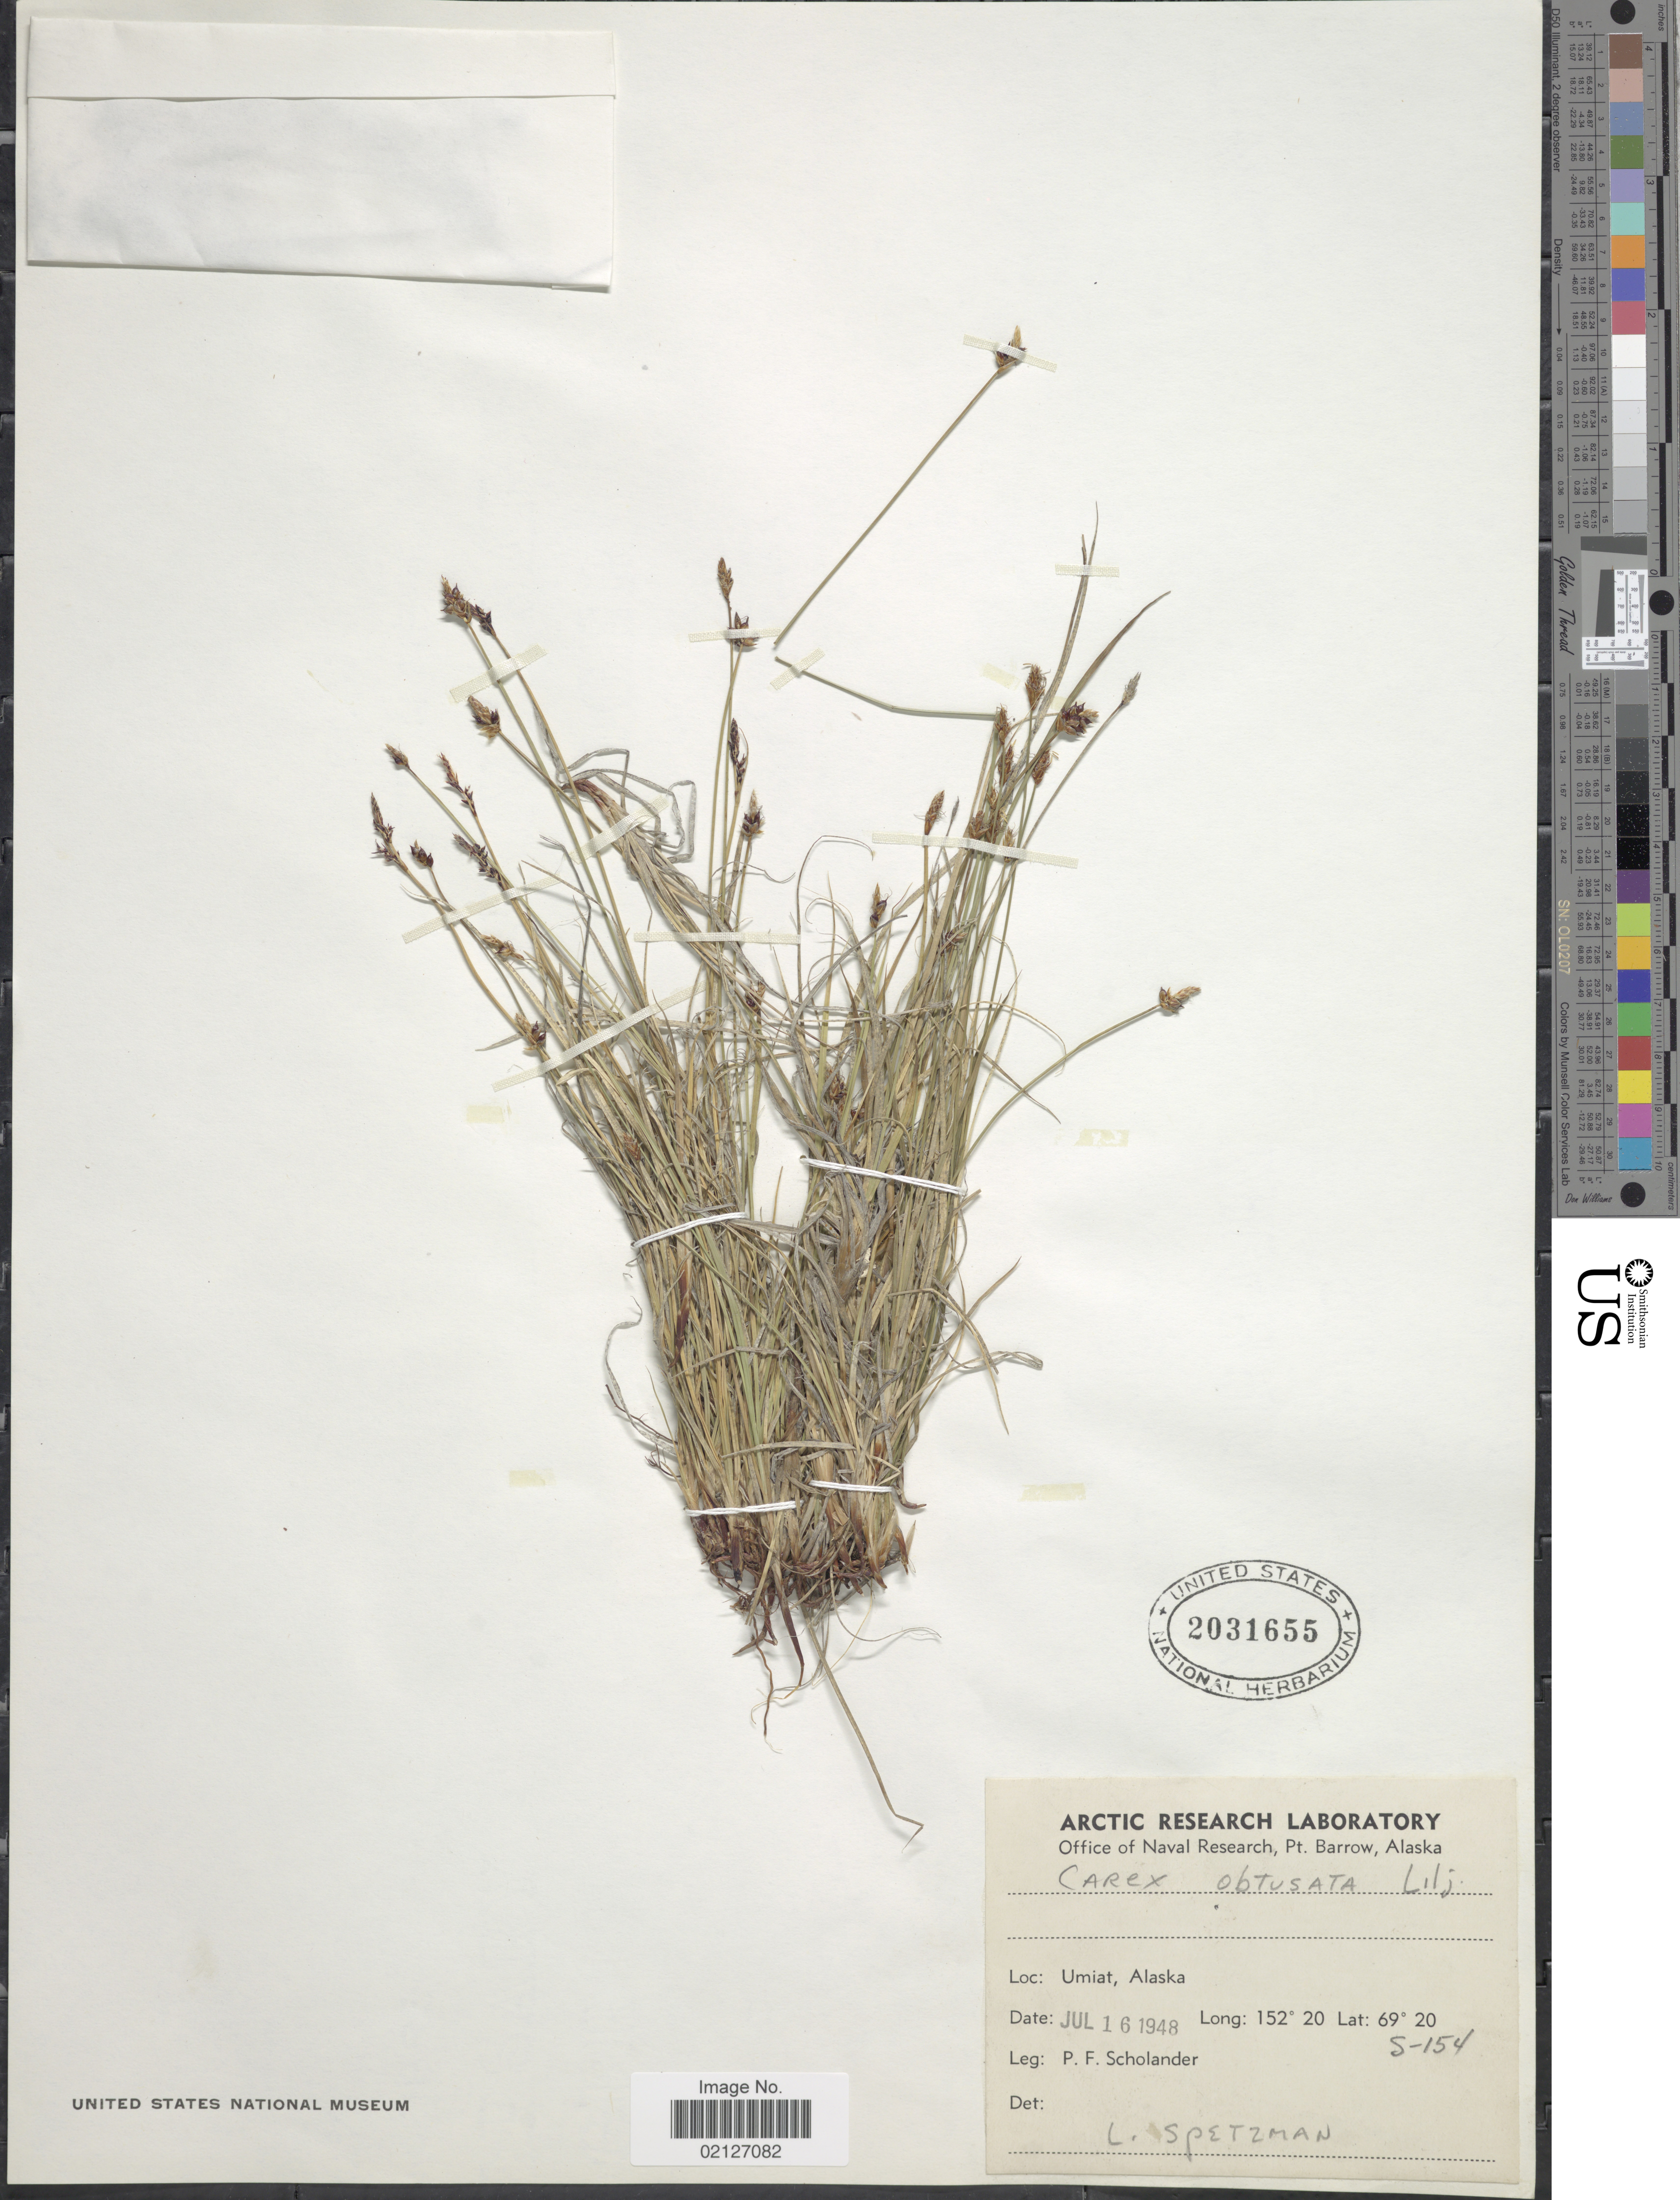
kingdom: Plantae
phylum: Tracheophyta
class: Liliopsida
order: Poales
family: Cyperaceae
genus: Carex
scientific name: Carex obtusata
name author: Lilj.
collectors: P. Scholander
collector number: S-154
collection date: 1948-07-16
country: United States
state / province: Alaska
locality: Umiat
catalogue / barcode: US 2031655